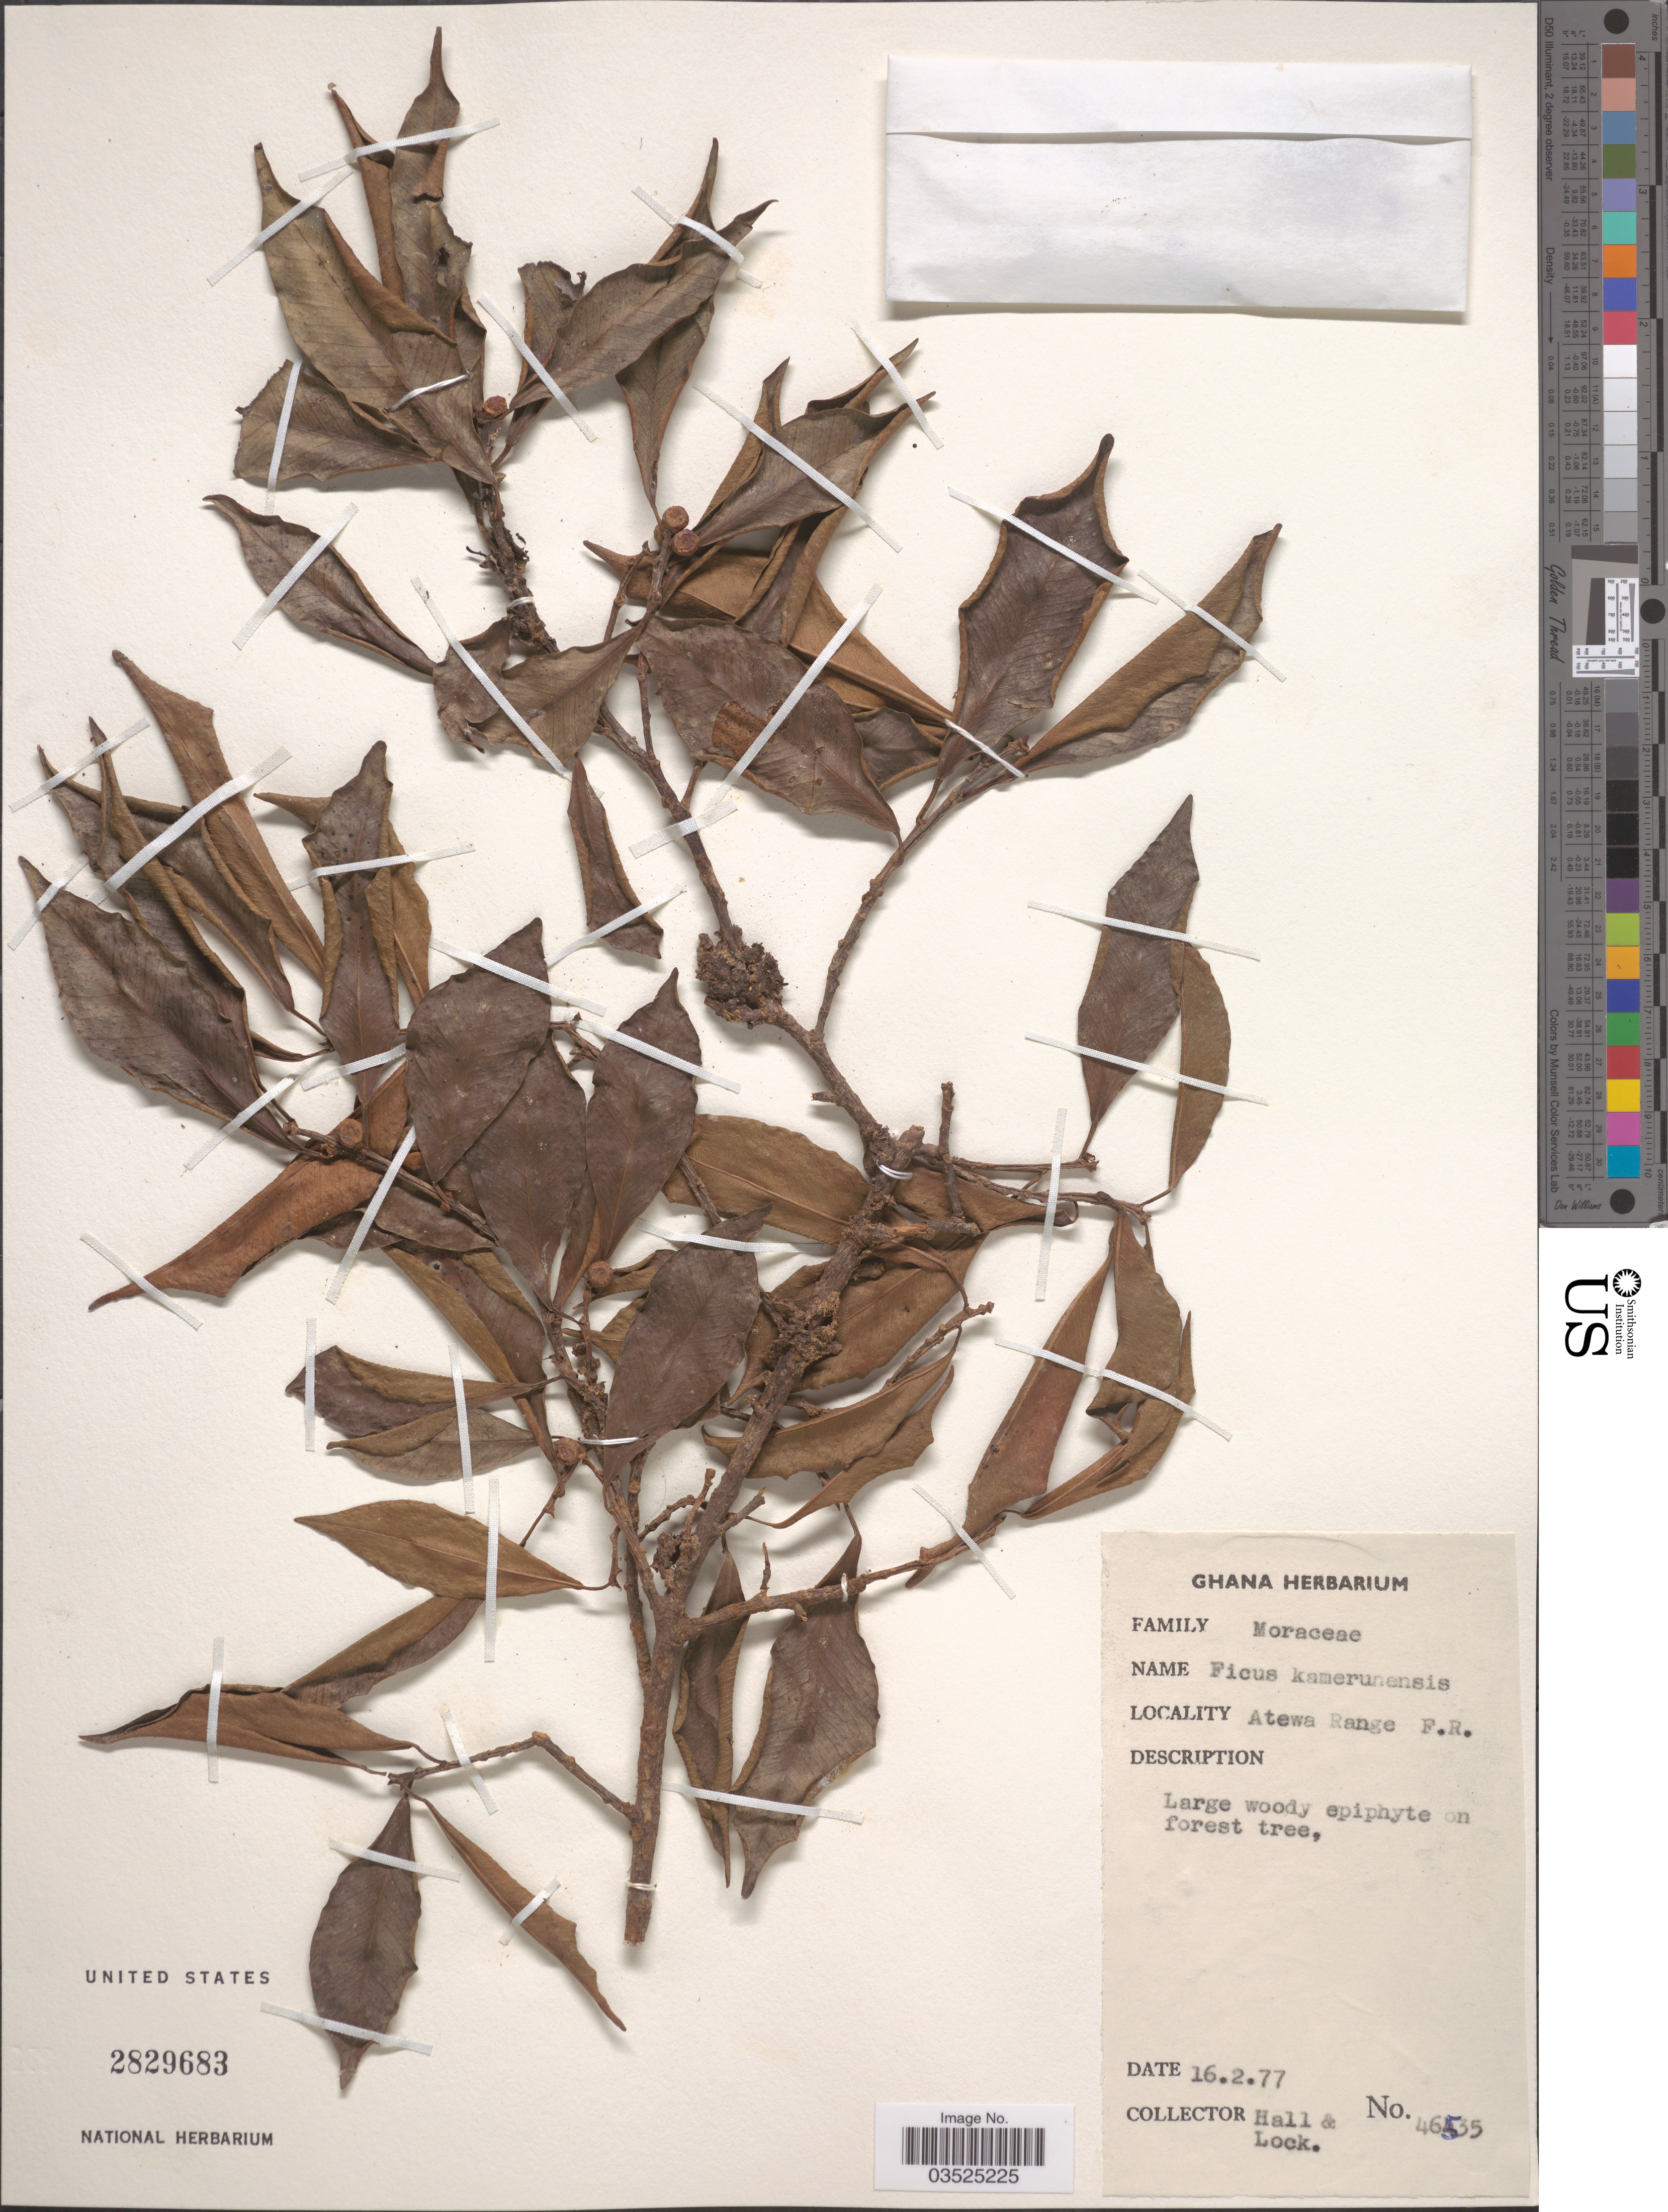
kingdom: Plantae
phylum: Tracheophyta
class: Magnoliopsida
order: Rosales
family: Moraceae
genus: Ficus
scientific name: Ficus kamerunensis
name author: Warb. ex Mildbr. & Burret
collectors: -- Hall & -. Lock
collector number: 46535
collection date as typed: Transcribed d/m/y: 16/2/77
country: Ghana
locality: Atewa Range F. R.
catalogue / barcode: US 2829683